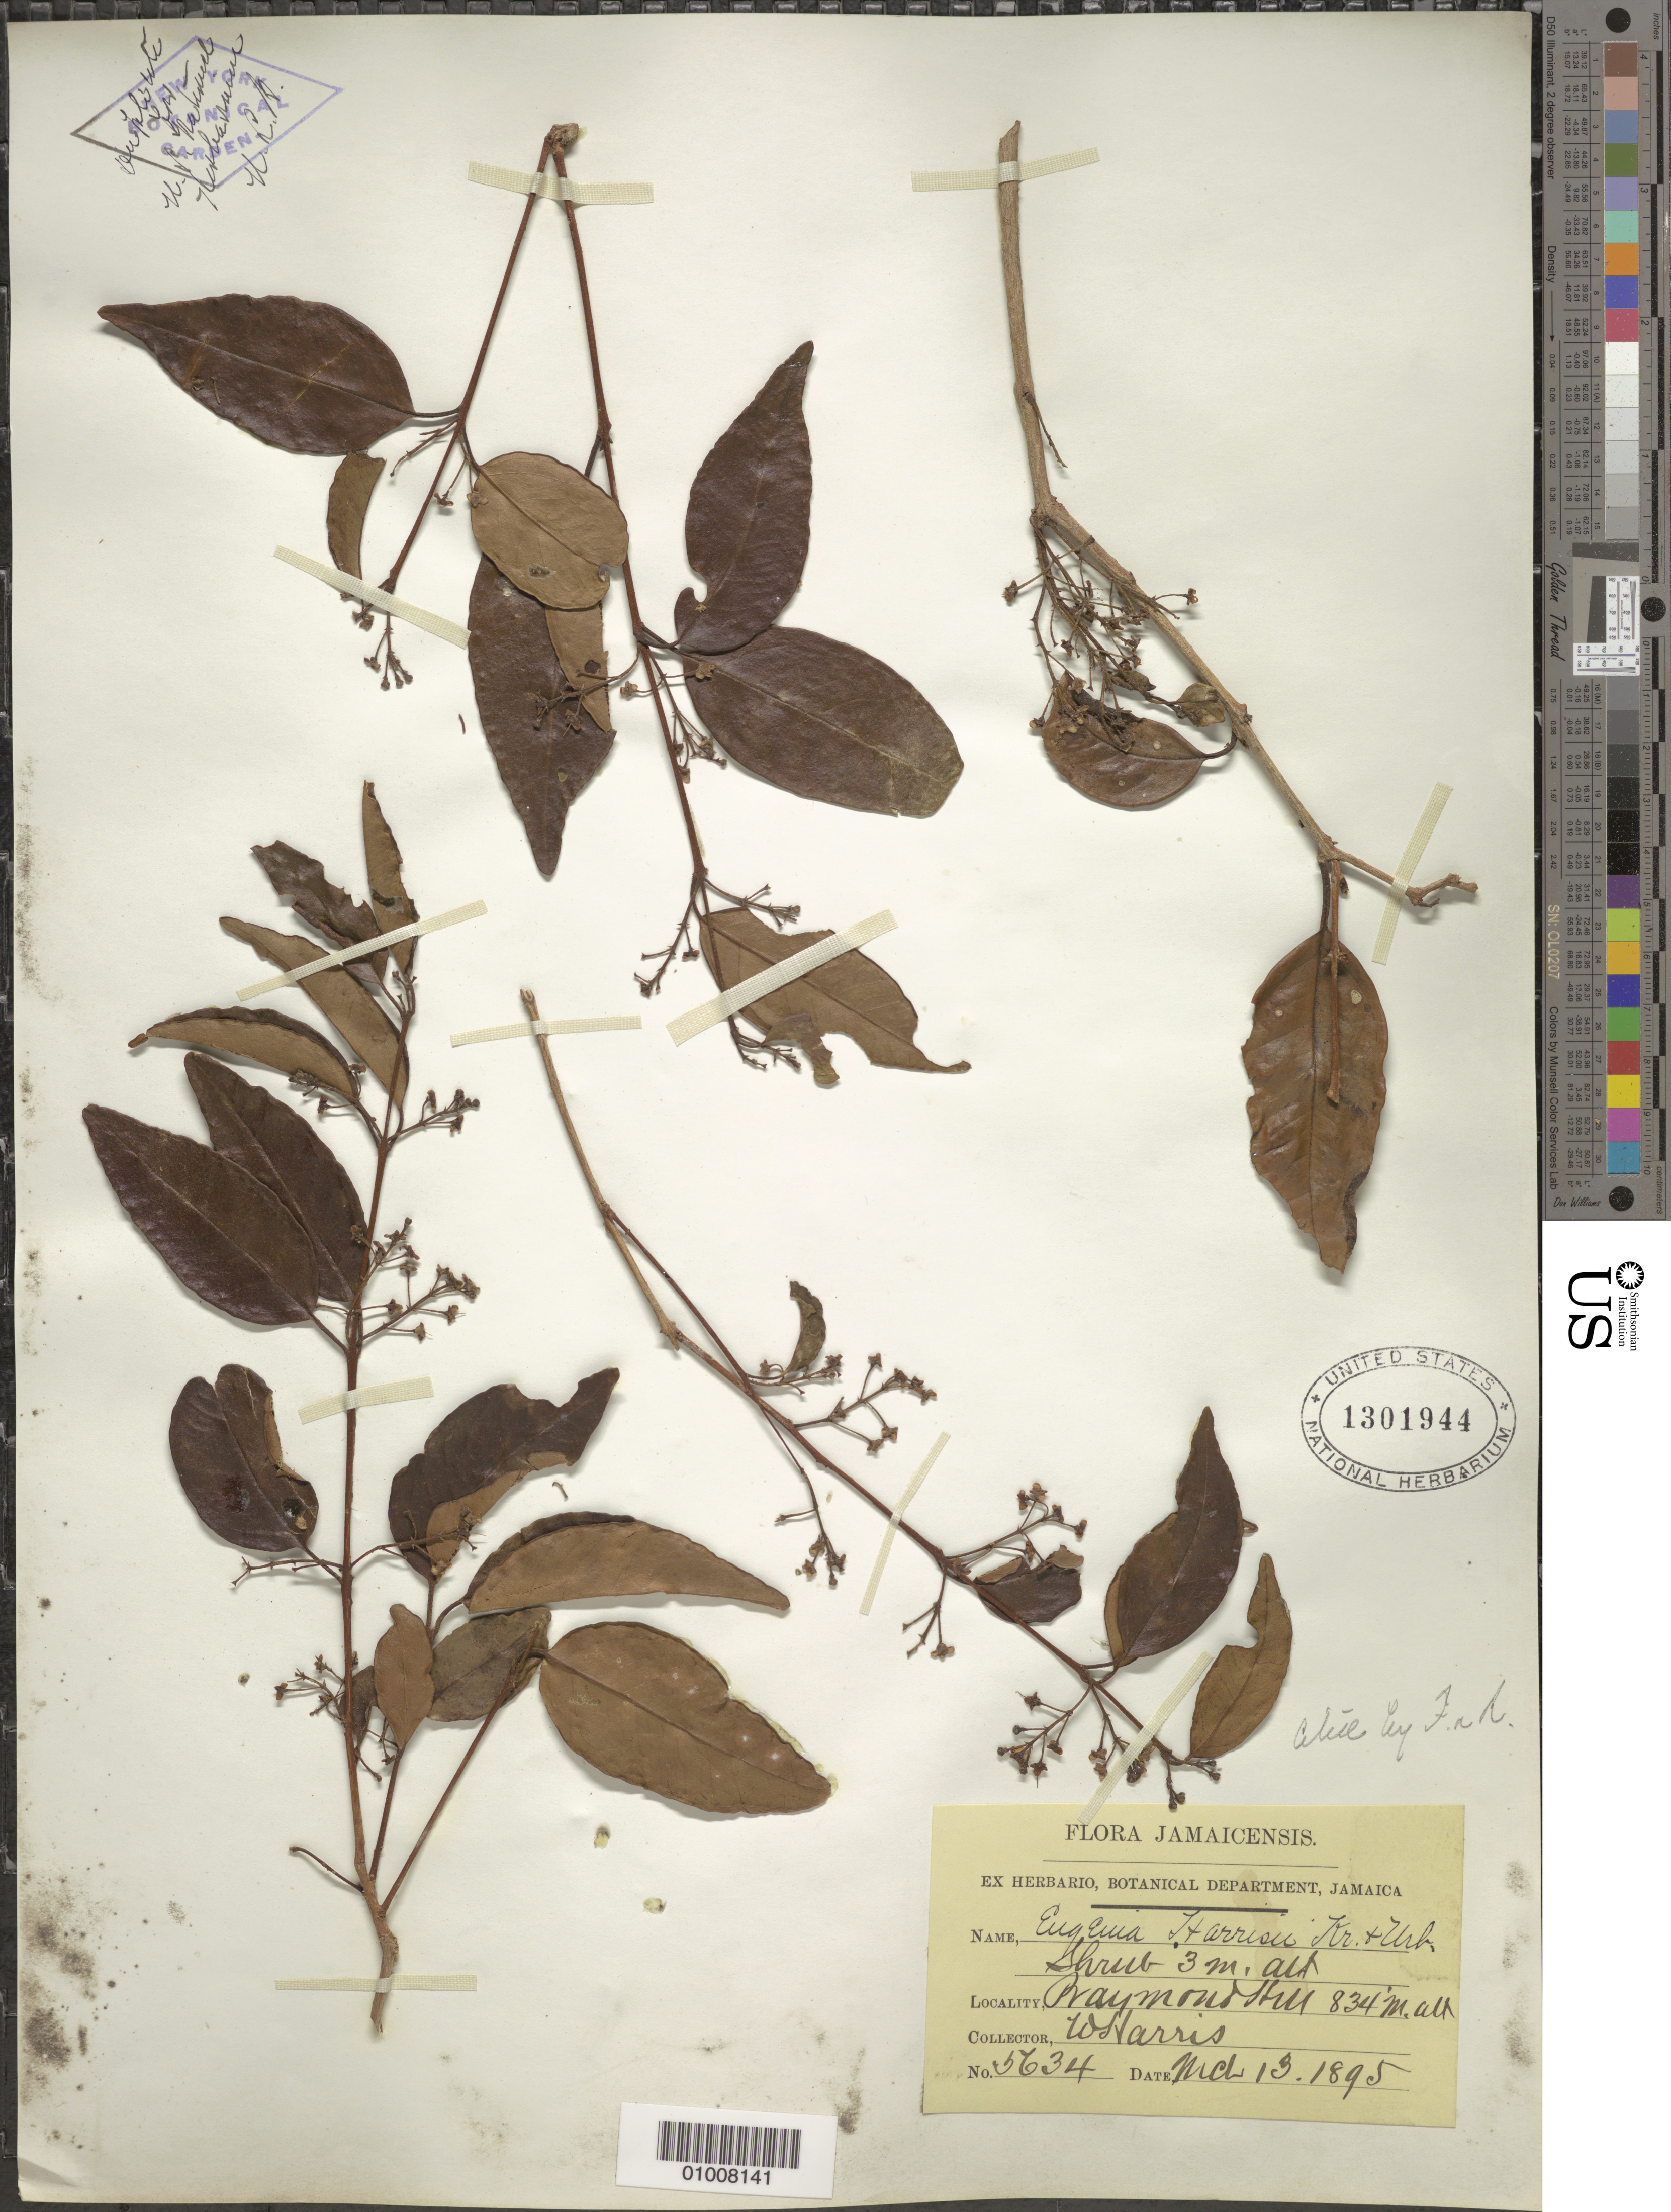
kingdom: Plantae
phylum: Tracheophyta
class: Magnoliopsida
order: Myrtales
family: Myrtaceae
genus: Eugenia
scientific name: Eugenia harrisii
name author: Krug & Urb.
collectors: W. Harris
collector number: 5634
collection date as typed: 13 Mar 1895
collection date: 1895-03-13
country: Jamaica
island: Jamaica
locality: Praymond Hill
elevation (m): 834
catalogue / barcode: US 1301944